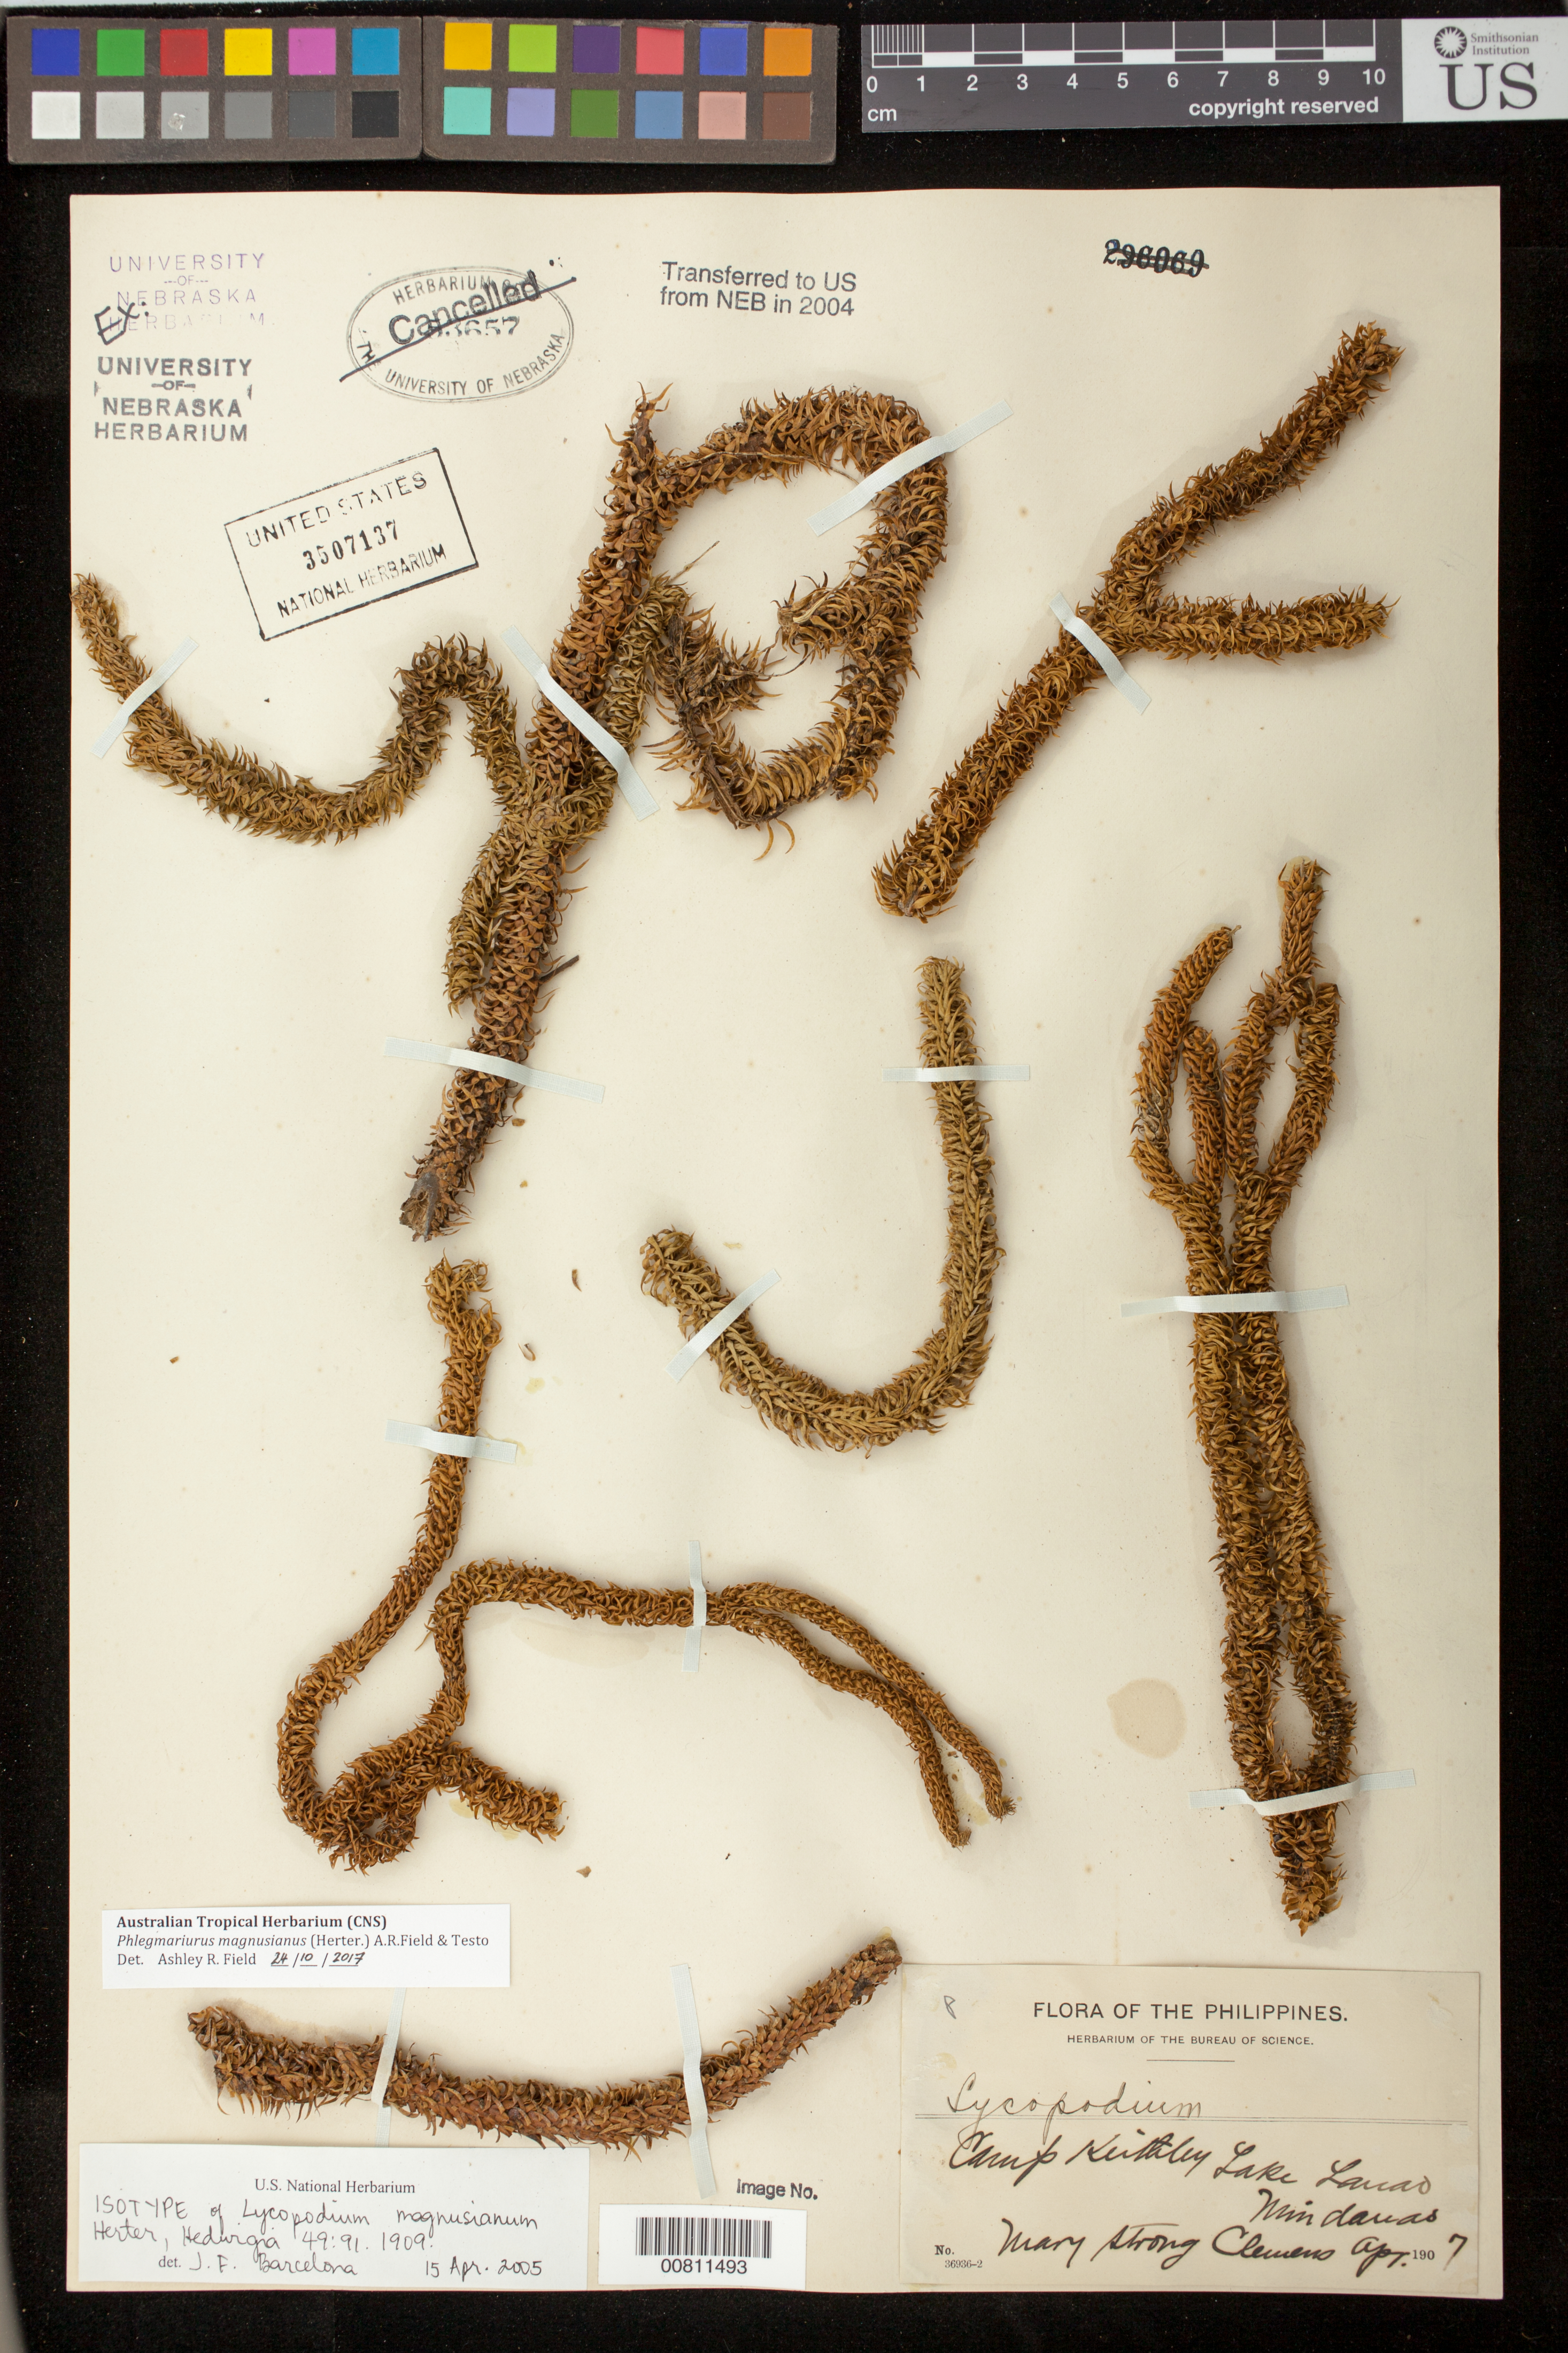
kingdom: Plantae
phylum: Tracheophyta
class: Lycopodiopsida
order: Lycopodiales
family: Lycopodiaceae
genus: Lycopodium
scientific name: Lycopodium magnusianum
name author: Herter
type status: Isotype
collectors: M. S. Clemens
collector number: Bur. Sci. 36936-2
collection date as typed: Apr 1907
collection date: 1907-04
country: Philippines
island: Mindanao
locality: Camp Keithley, Lake Lanao, Mindanao.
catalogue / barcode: US 3507137